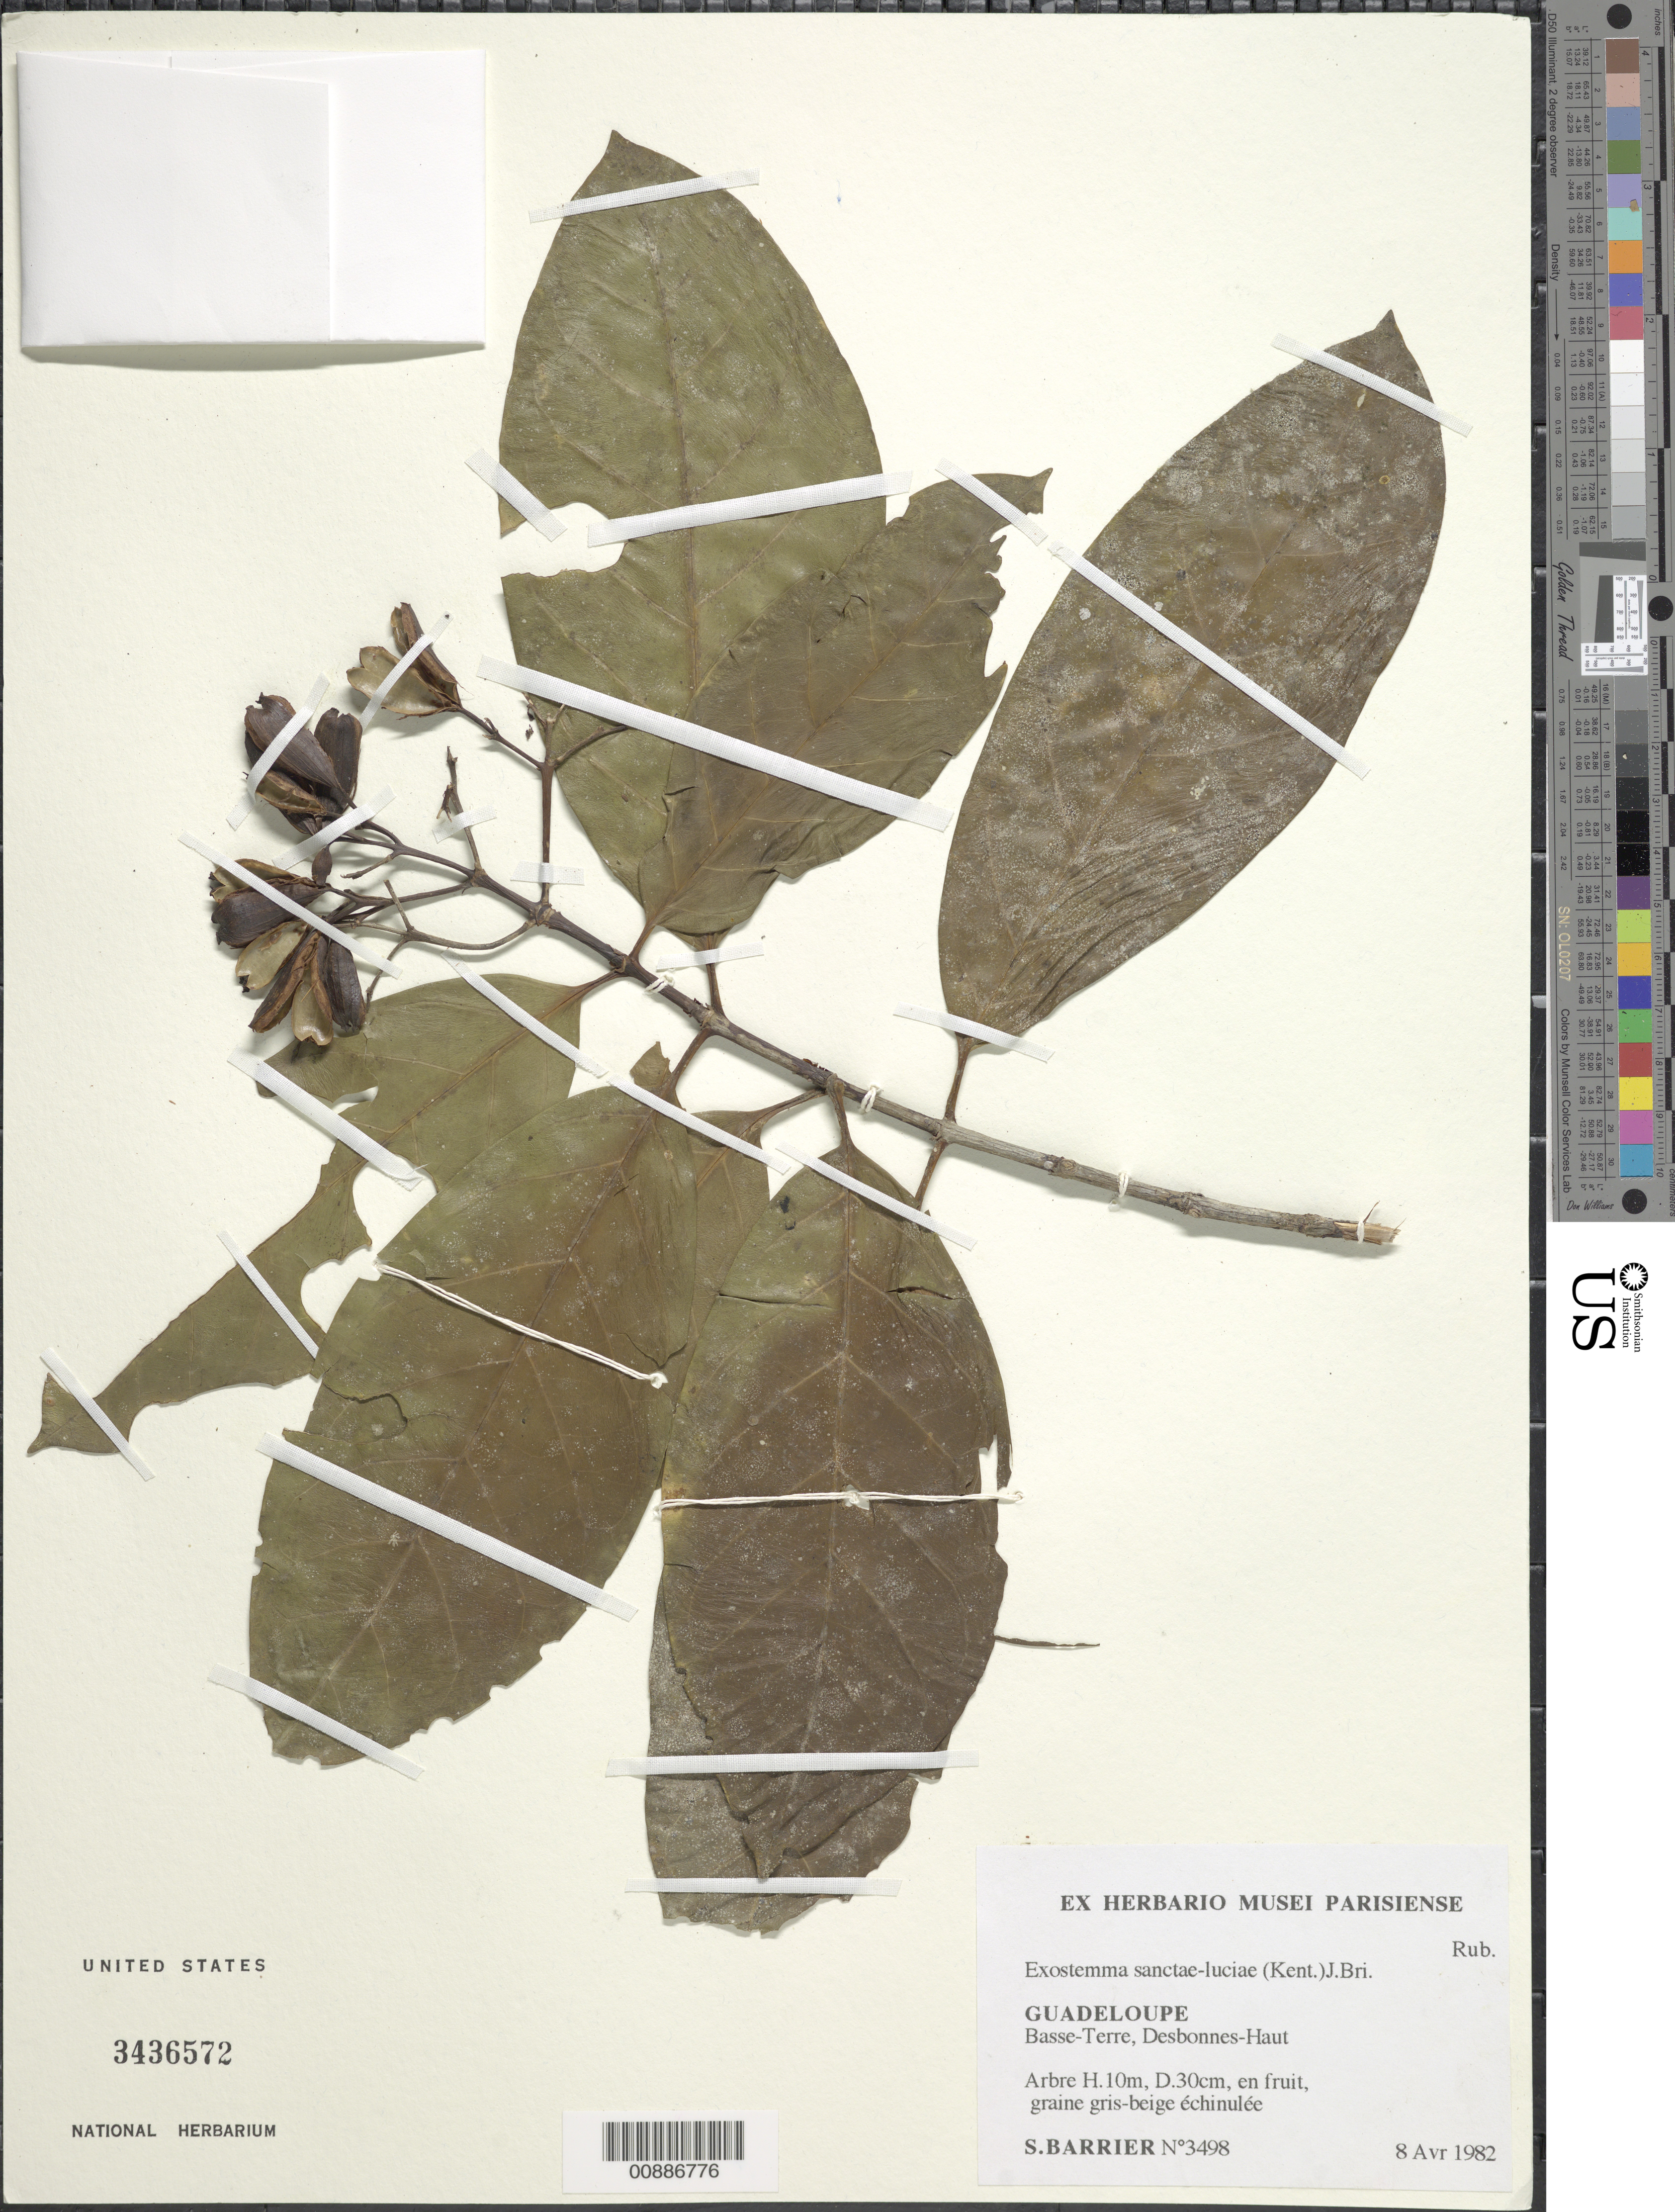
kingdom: Plantae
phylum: Tracheophyta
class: Magnoliopsida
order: Gentianales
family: Rubiaceae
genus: Exostema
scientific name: Exostema sanctae-luciae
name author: (Kentish) Britten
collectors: S. Barrier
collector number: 3498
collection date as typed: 08 Apr 1982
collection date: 1982-04-08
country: Guadeloupe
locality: Basse-Terre, Desbonnes-Haut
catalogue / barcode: US 3436572